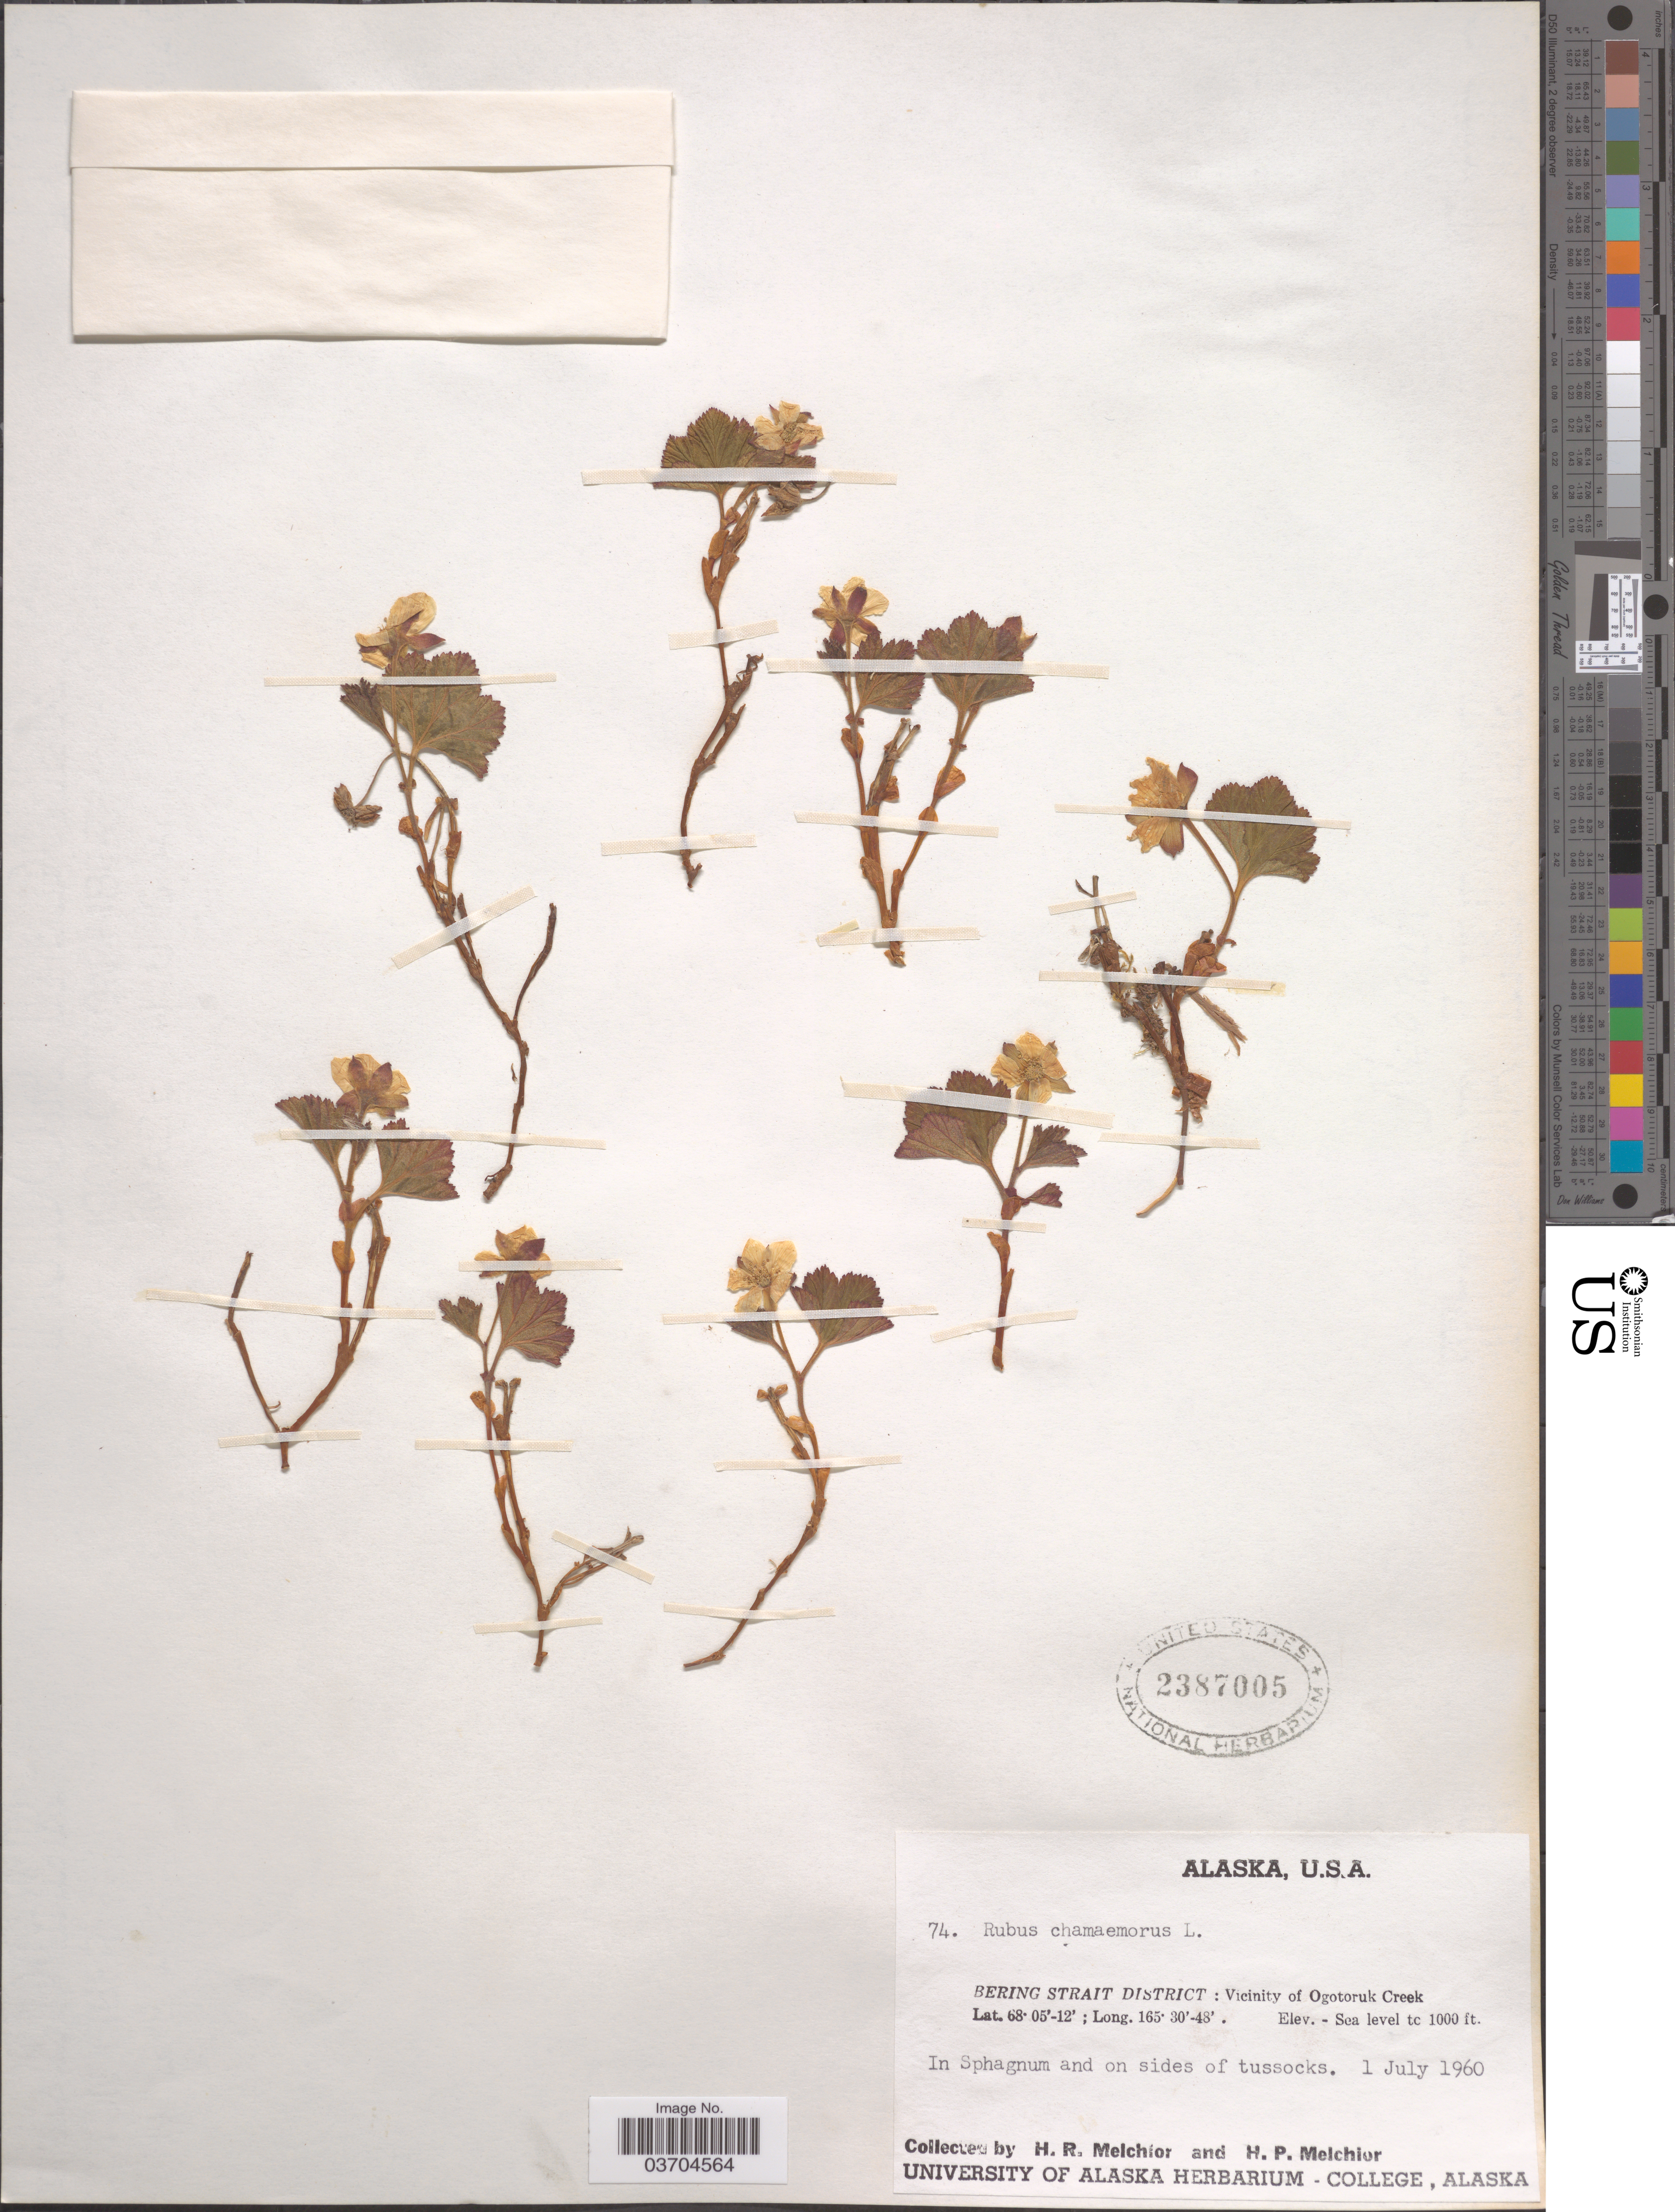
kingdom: Plantae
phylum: Tracheophyta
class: Magnoliopsida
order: Rosales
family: Rosaceae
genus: Rubus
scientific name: Rubus chamaemorus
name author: L.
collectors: H. R. Melchior & H. P. Melchior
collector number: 74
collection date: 1960-07-01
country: United States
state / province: Alaska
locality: Bering Strait District: Vicinity of Ogotoruk Creek.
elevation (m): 0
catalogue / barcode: US 2387005